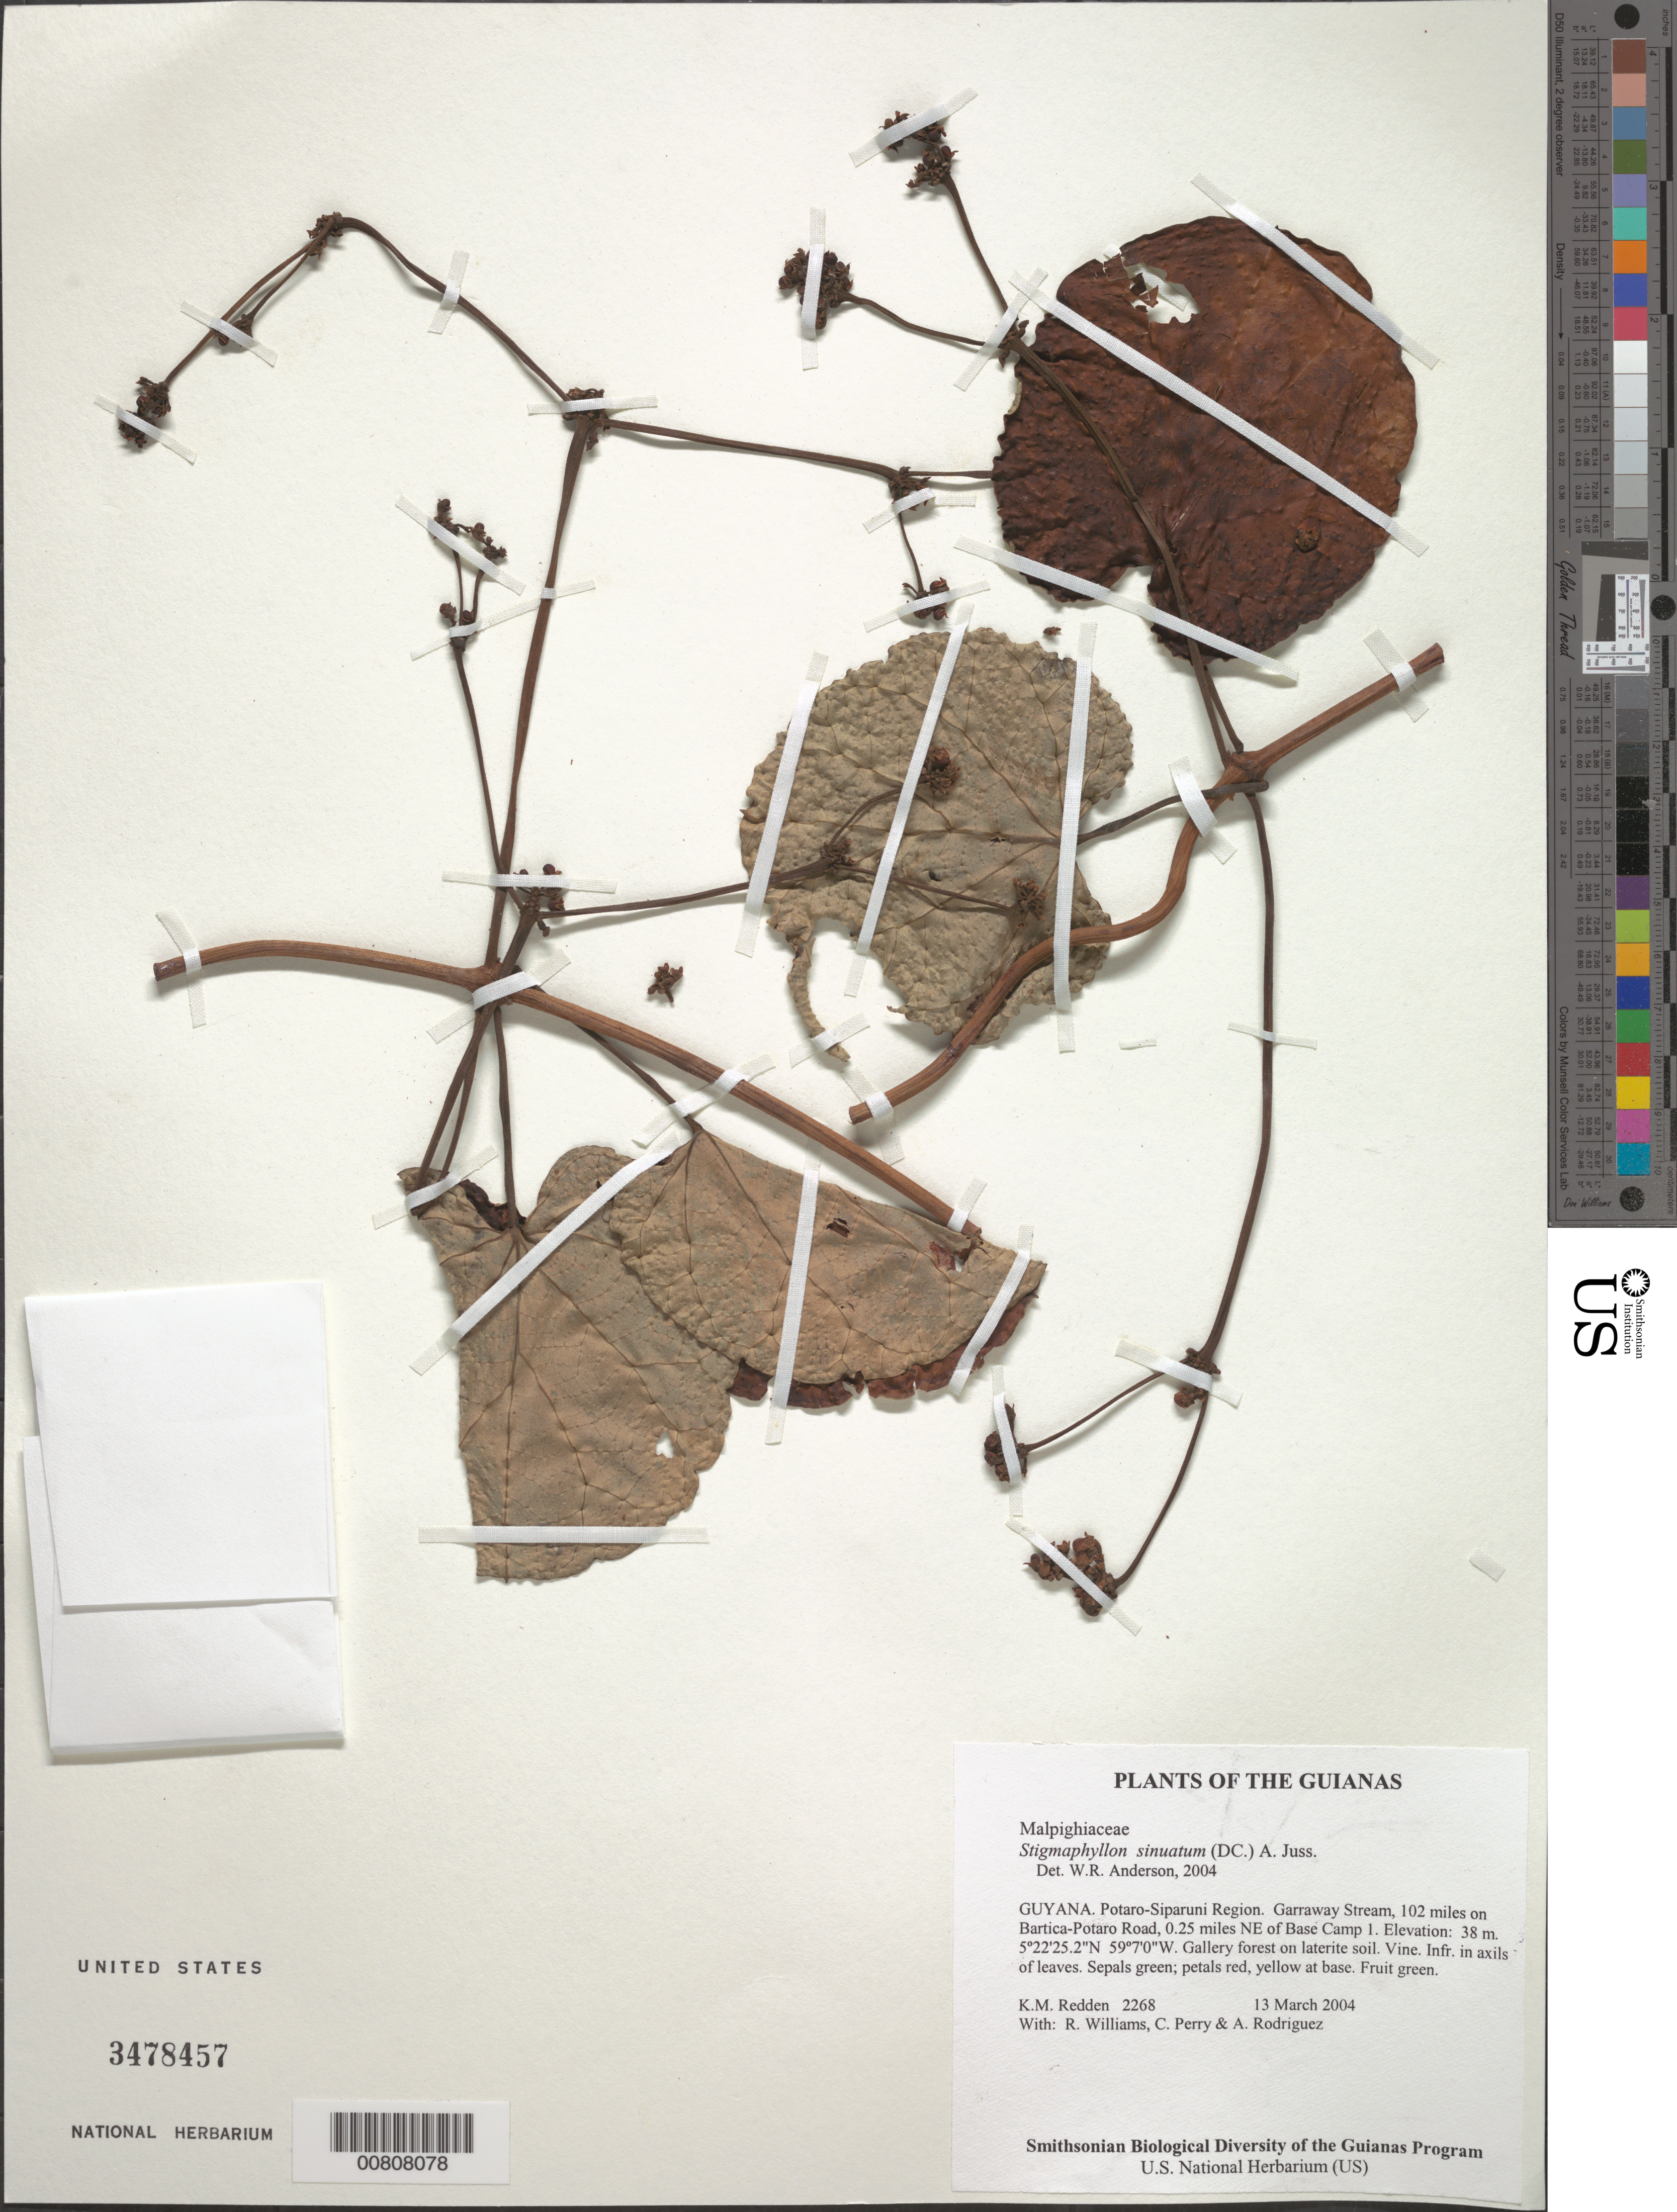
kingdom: Plantae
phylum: Tracheophyta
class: Magnoliopsida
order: Malpighiales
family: Malpighiaceae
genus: Stigmaphyllon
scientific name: Stigmaphyllon sinuatum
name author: (DC.) A. Juss.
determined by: Anderson, W. R., (MICH), University of Michigan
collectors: K. M. Redden, R. Williams, C. Perry & A. Rodriguez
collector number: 2268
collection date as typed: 13 March 2004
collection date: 2004-03-13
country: Guyana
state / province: Potaro-Siparuni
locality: Garraway Stream, 102 miles on Bartica-Potaro Road, 0.25 miles NE of Base Camp 1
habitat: Gallery forest on laterite soil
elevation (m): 38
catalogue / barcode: US 3478457